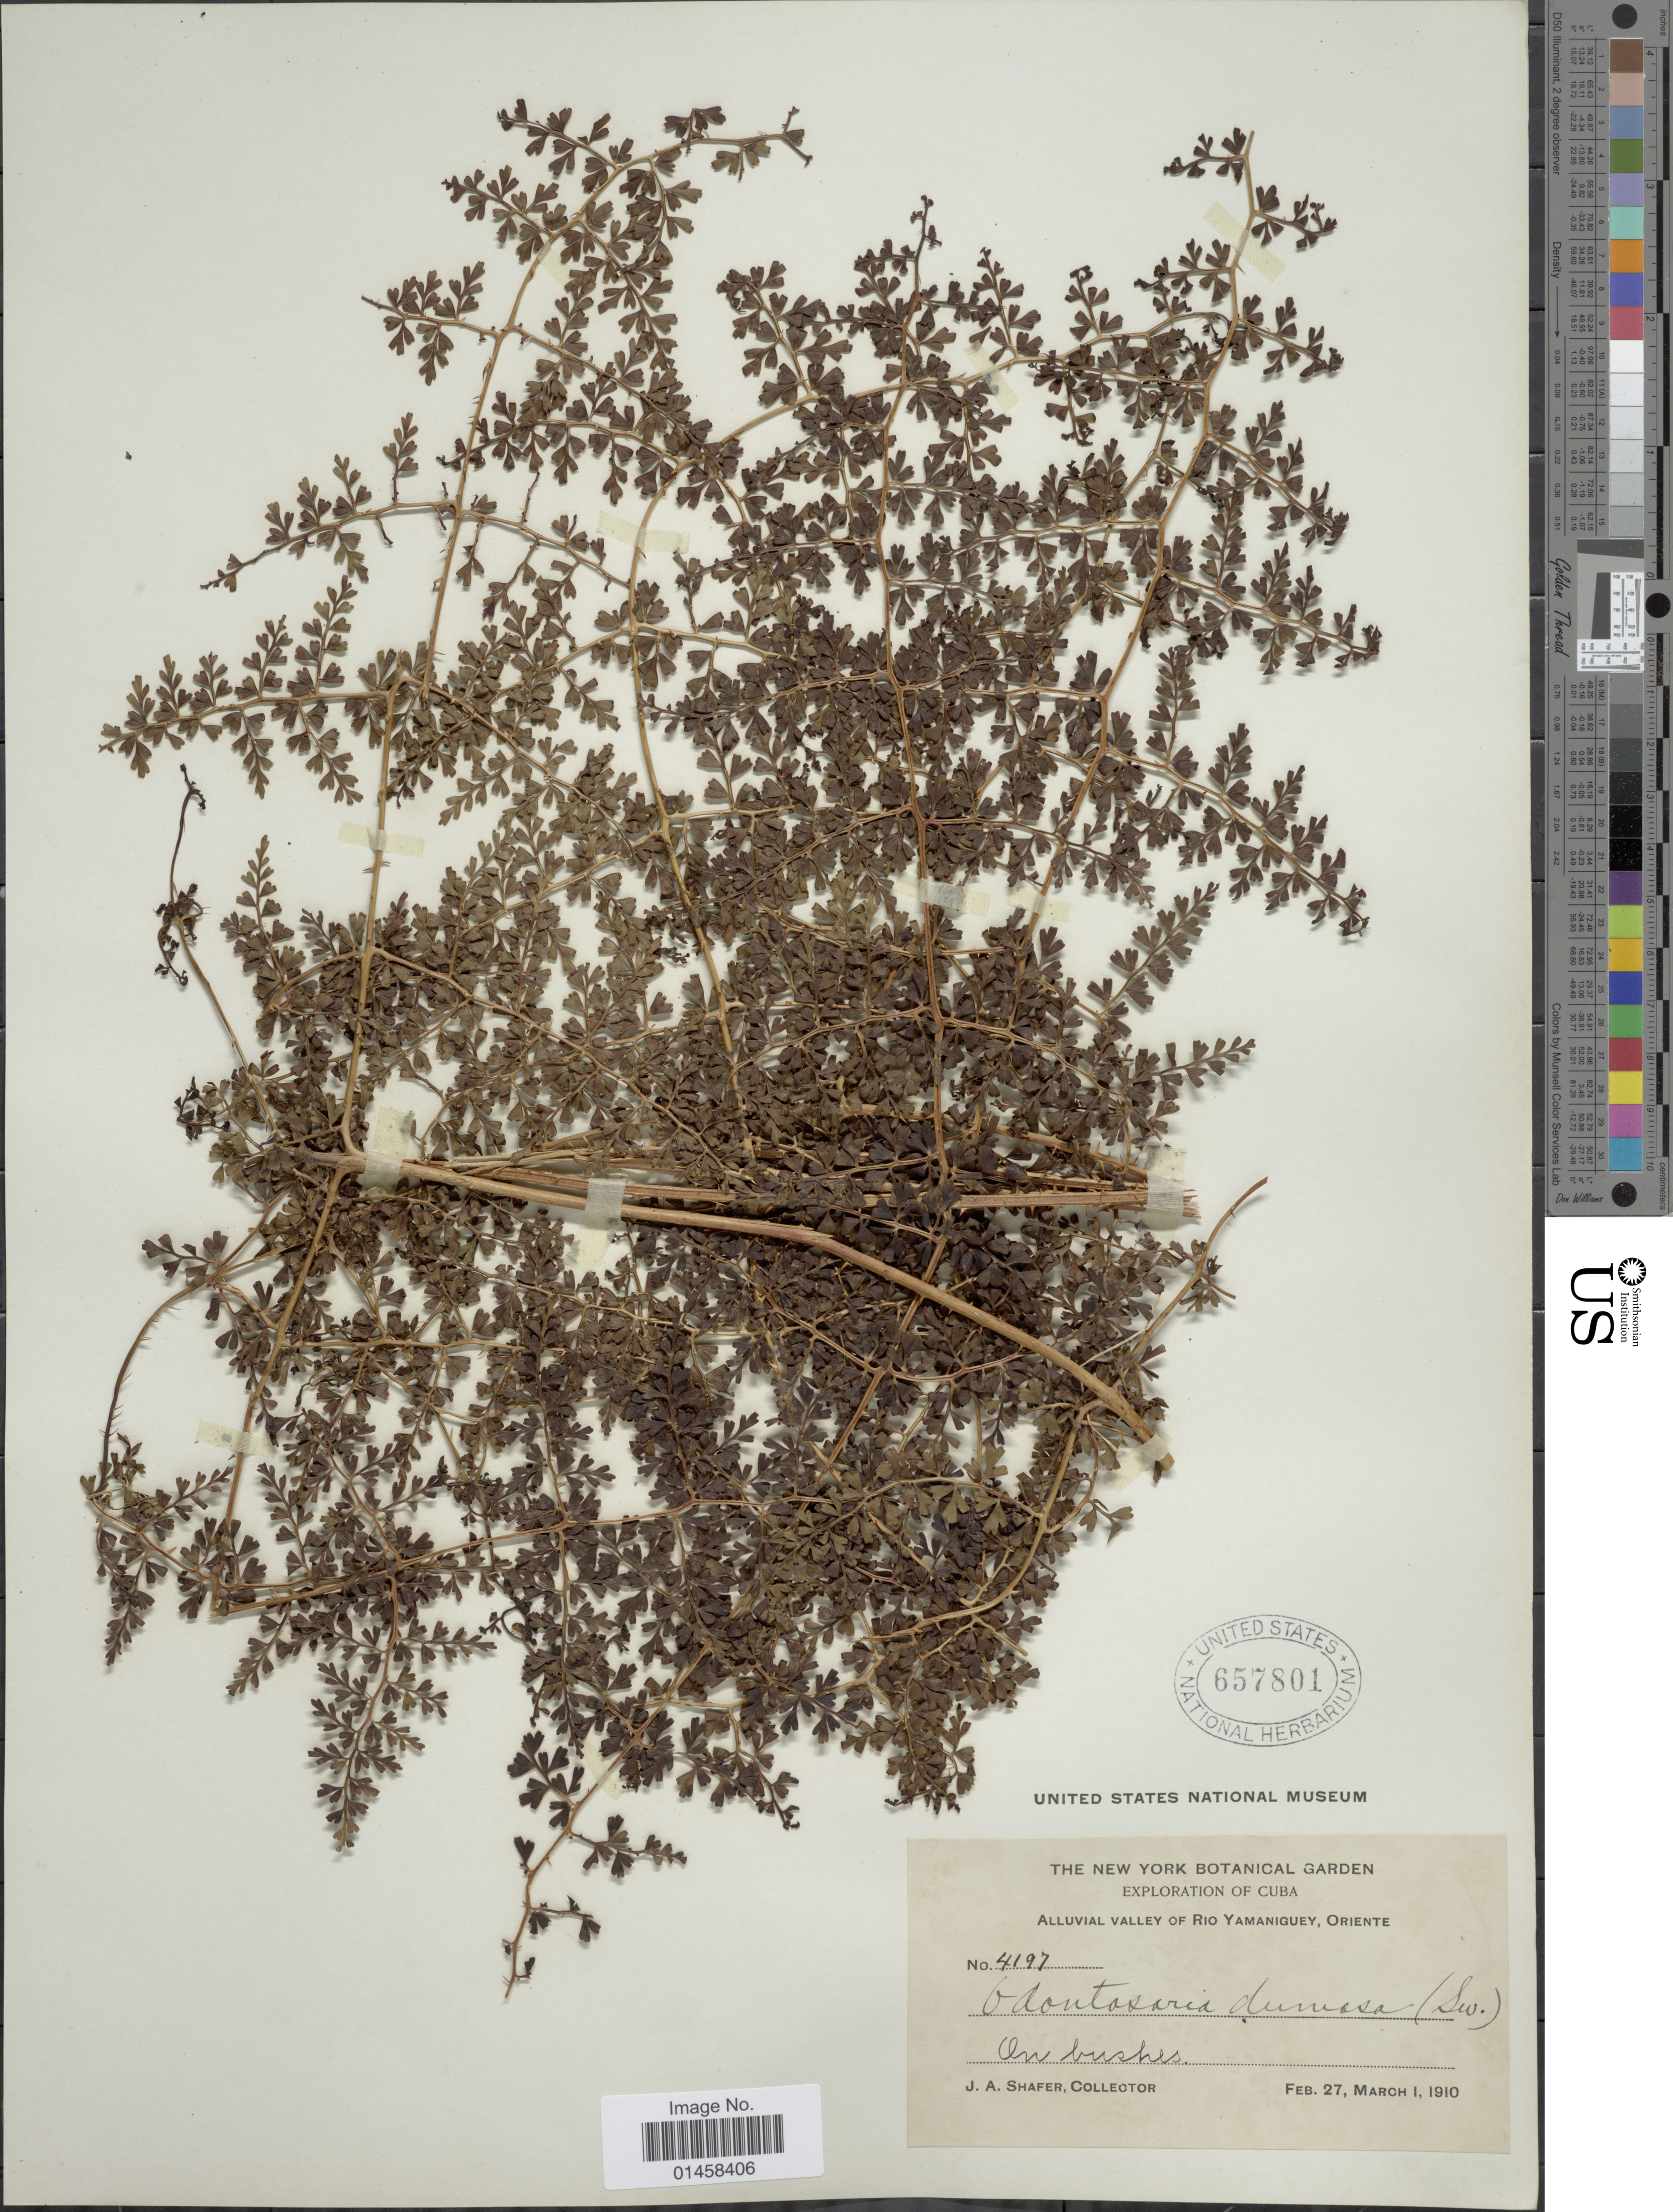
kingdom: Plantae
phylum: Tracheophyta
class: Polypodiopsida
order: Polypodiales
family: Lindsaeaceae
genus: Odontosoria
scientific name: Odontosoria aculeata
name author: (L.) J. Sm.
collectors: J. A. Shafer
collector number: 4197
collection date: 1910-02-27/1910-03-01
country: Cuba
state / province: Oriente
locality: Alluvial Valley of Rio Yamaniguey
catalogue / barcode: US 657801